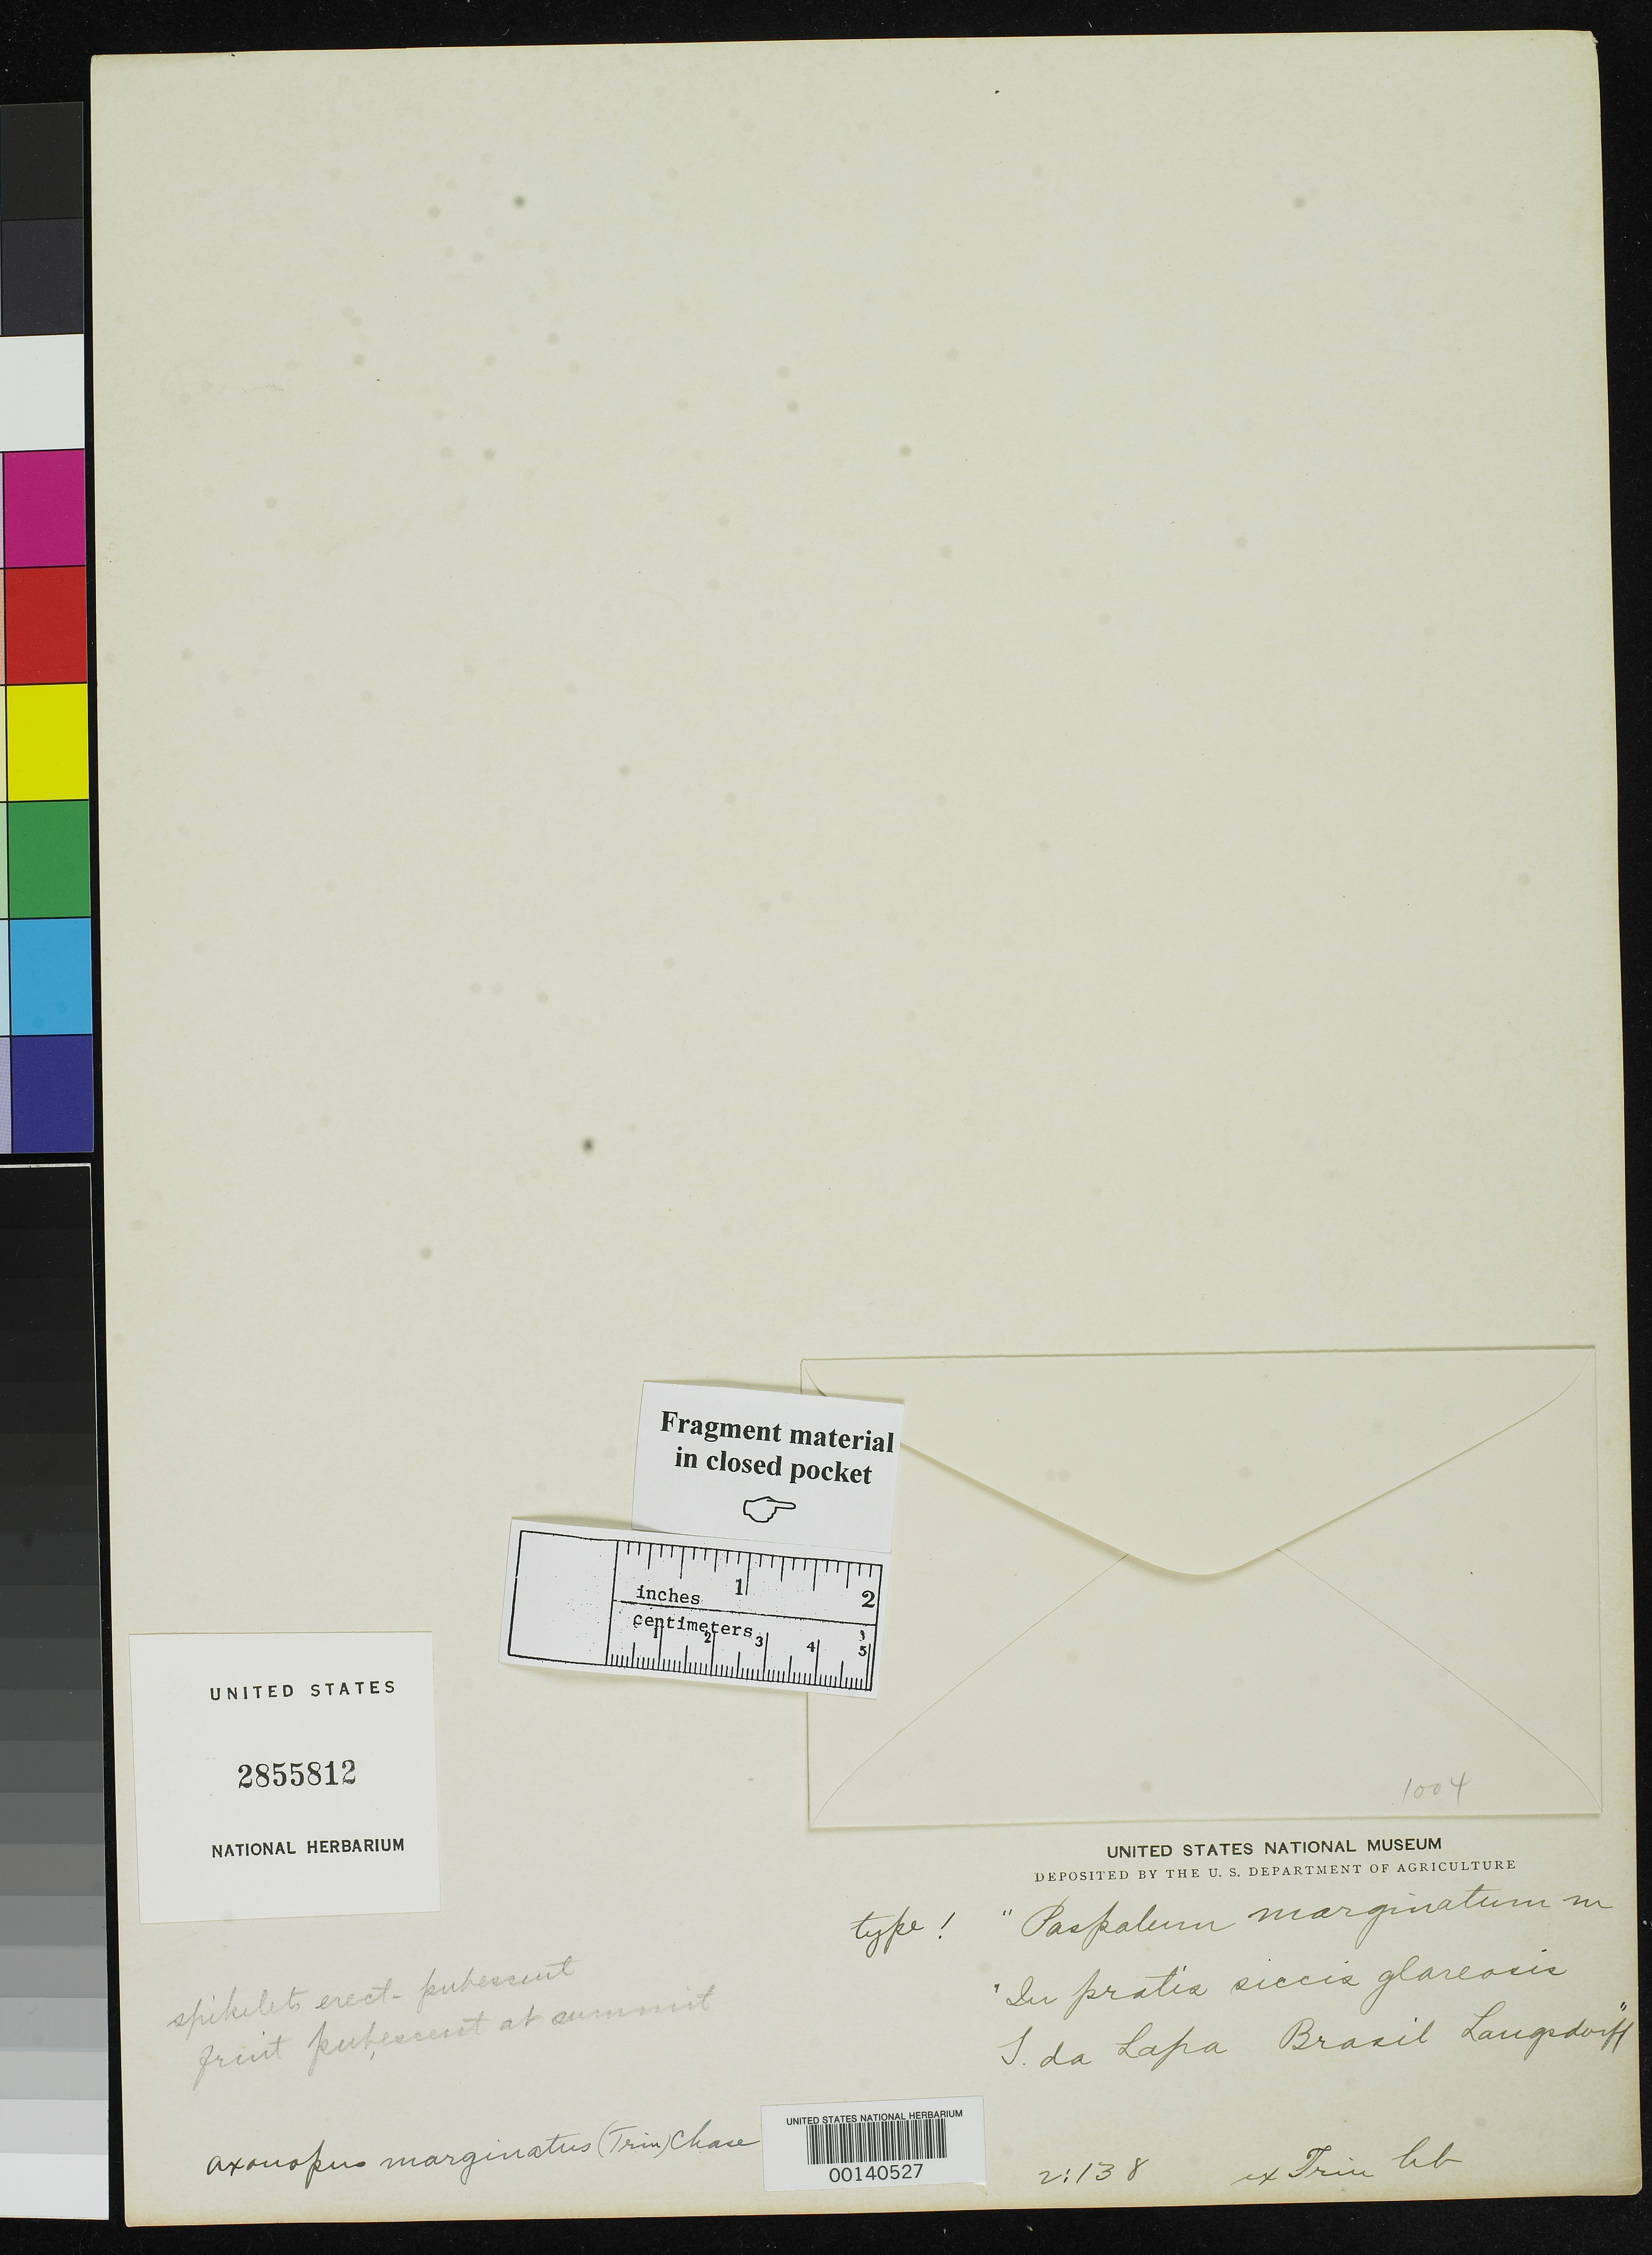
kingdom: Plantae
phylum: Tracheophyta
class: Liliopsida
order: Poales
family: Poaceae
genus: Paspalum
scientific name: Paspalum marginatum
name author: Trin.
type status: Type Fragment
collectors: G. H. von Langsdorff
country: Brazil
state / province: Minas Gerais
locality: Serra da Lapa.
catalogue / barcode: US 2855812